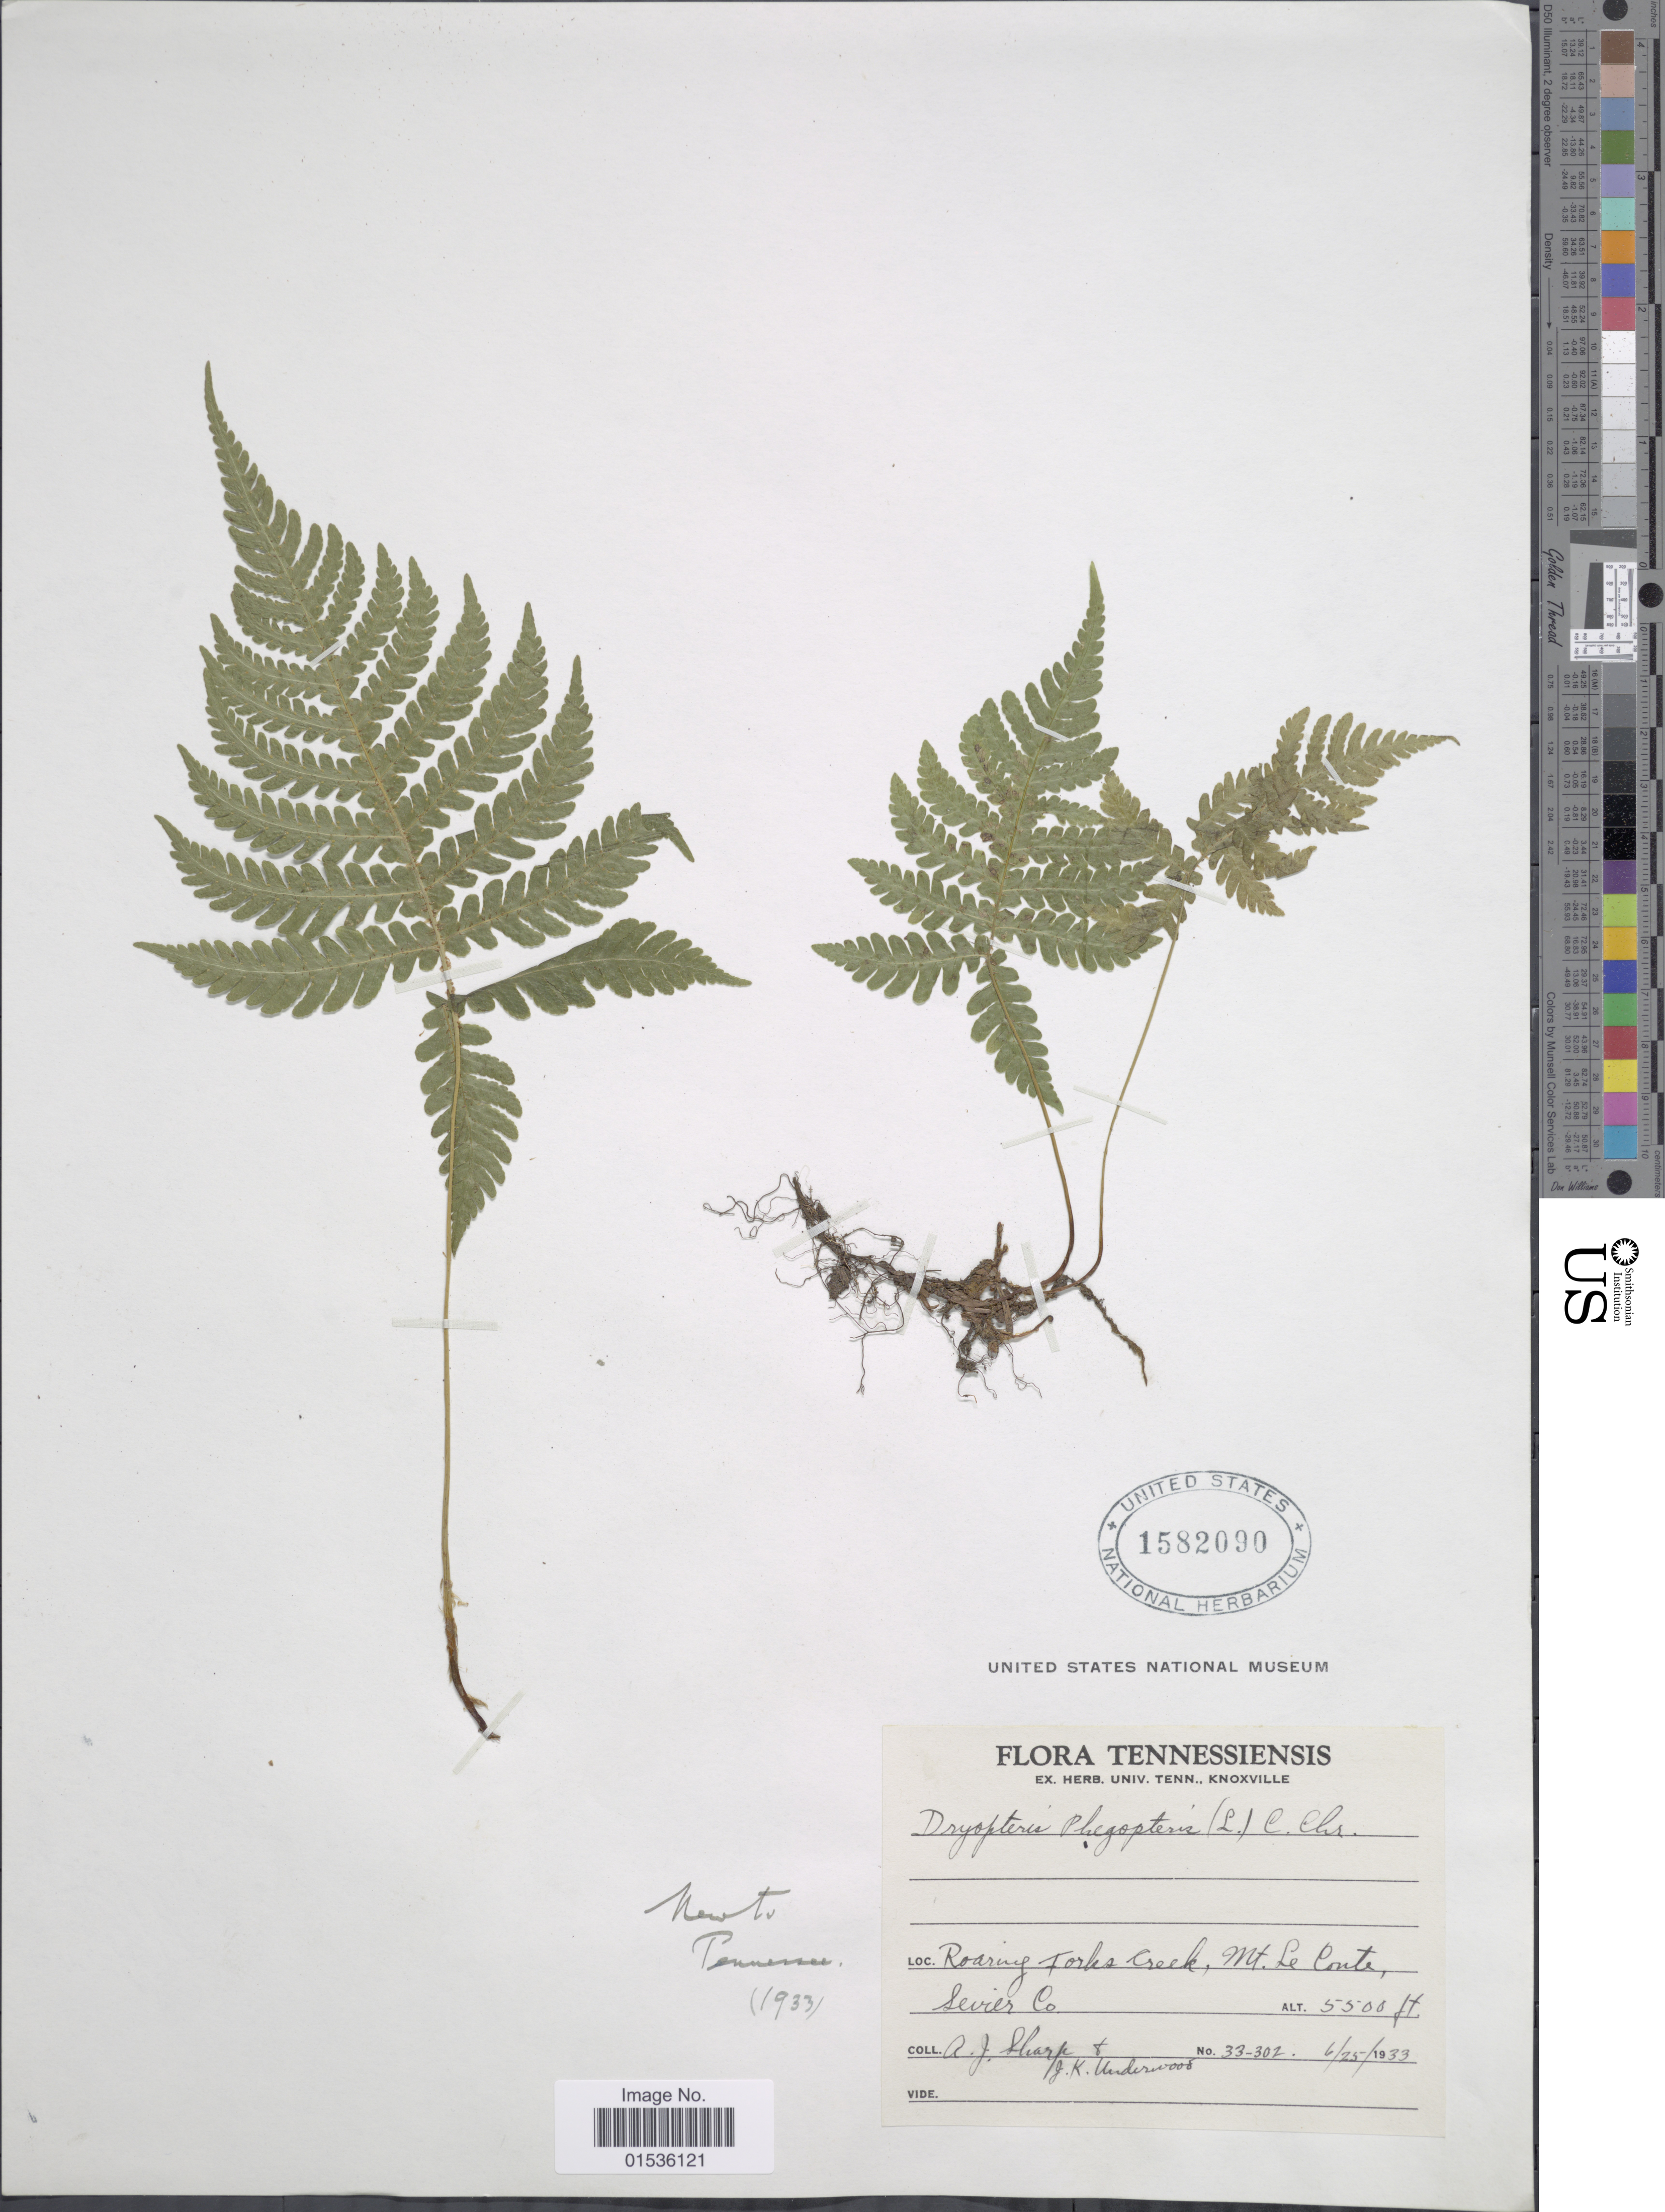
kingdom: Plantae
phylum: Tracheophyta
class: Polypodiopsida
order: Polypodiales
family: Thelypteridaceae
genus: Phegopteris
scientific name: Phegopteris connectilis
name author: (Michx.) Watt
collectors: A. J. Sharp & J. K. Underwood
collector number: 33-302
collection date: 1933-06-25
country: United States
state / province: Tennessee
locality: Tennessiensis, Roaring Forks Creek, Mt. Le Conte Sevier Co.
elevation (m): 1676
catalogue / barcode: US 1582090